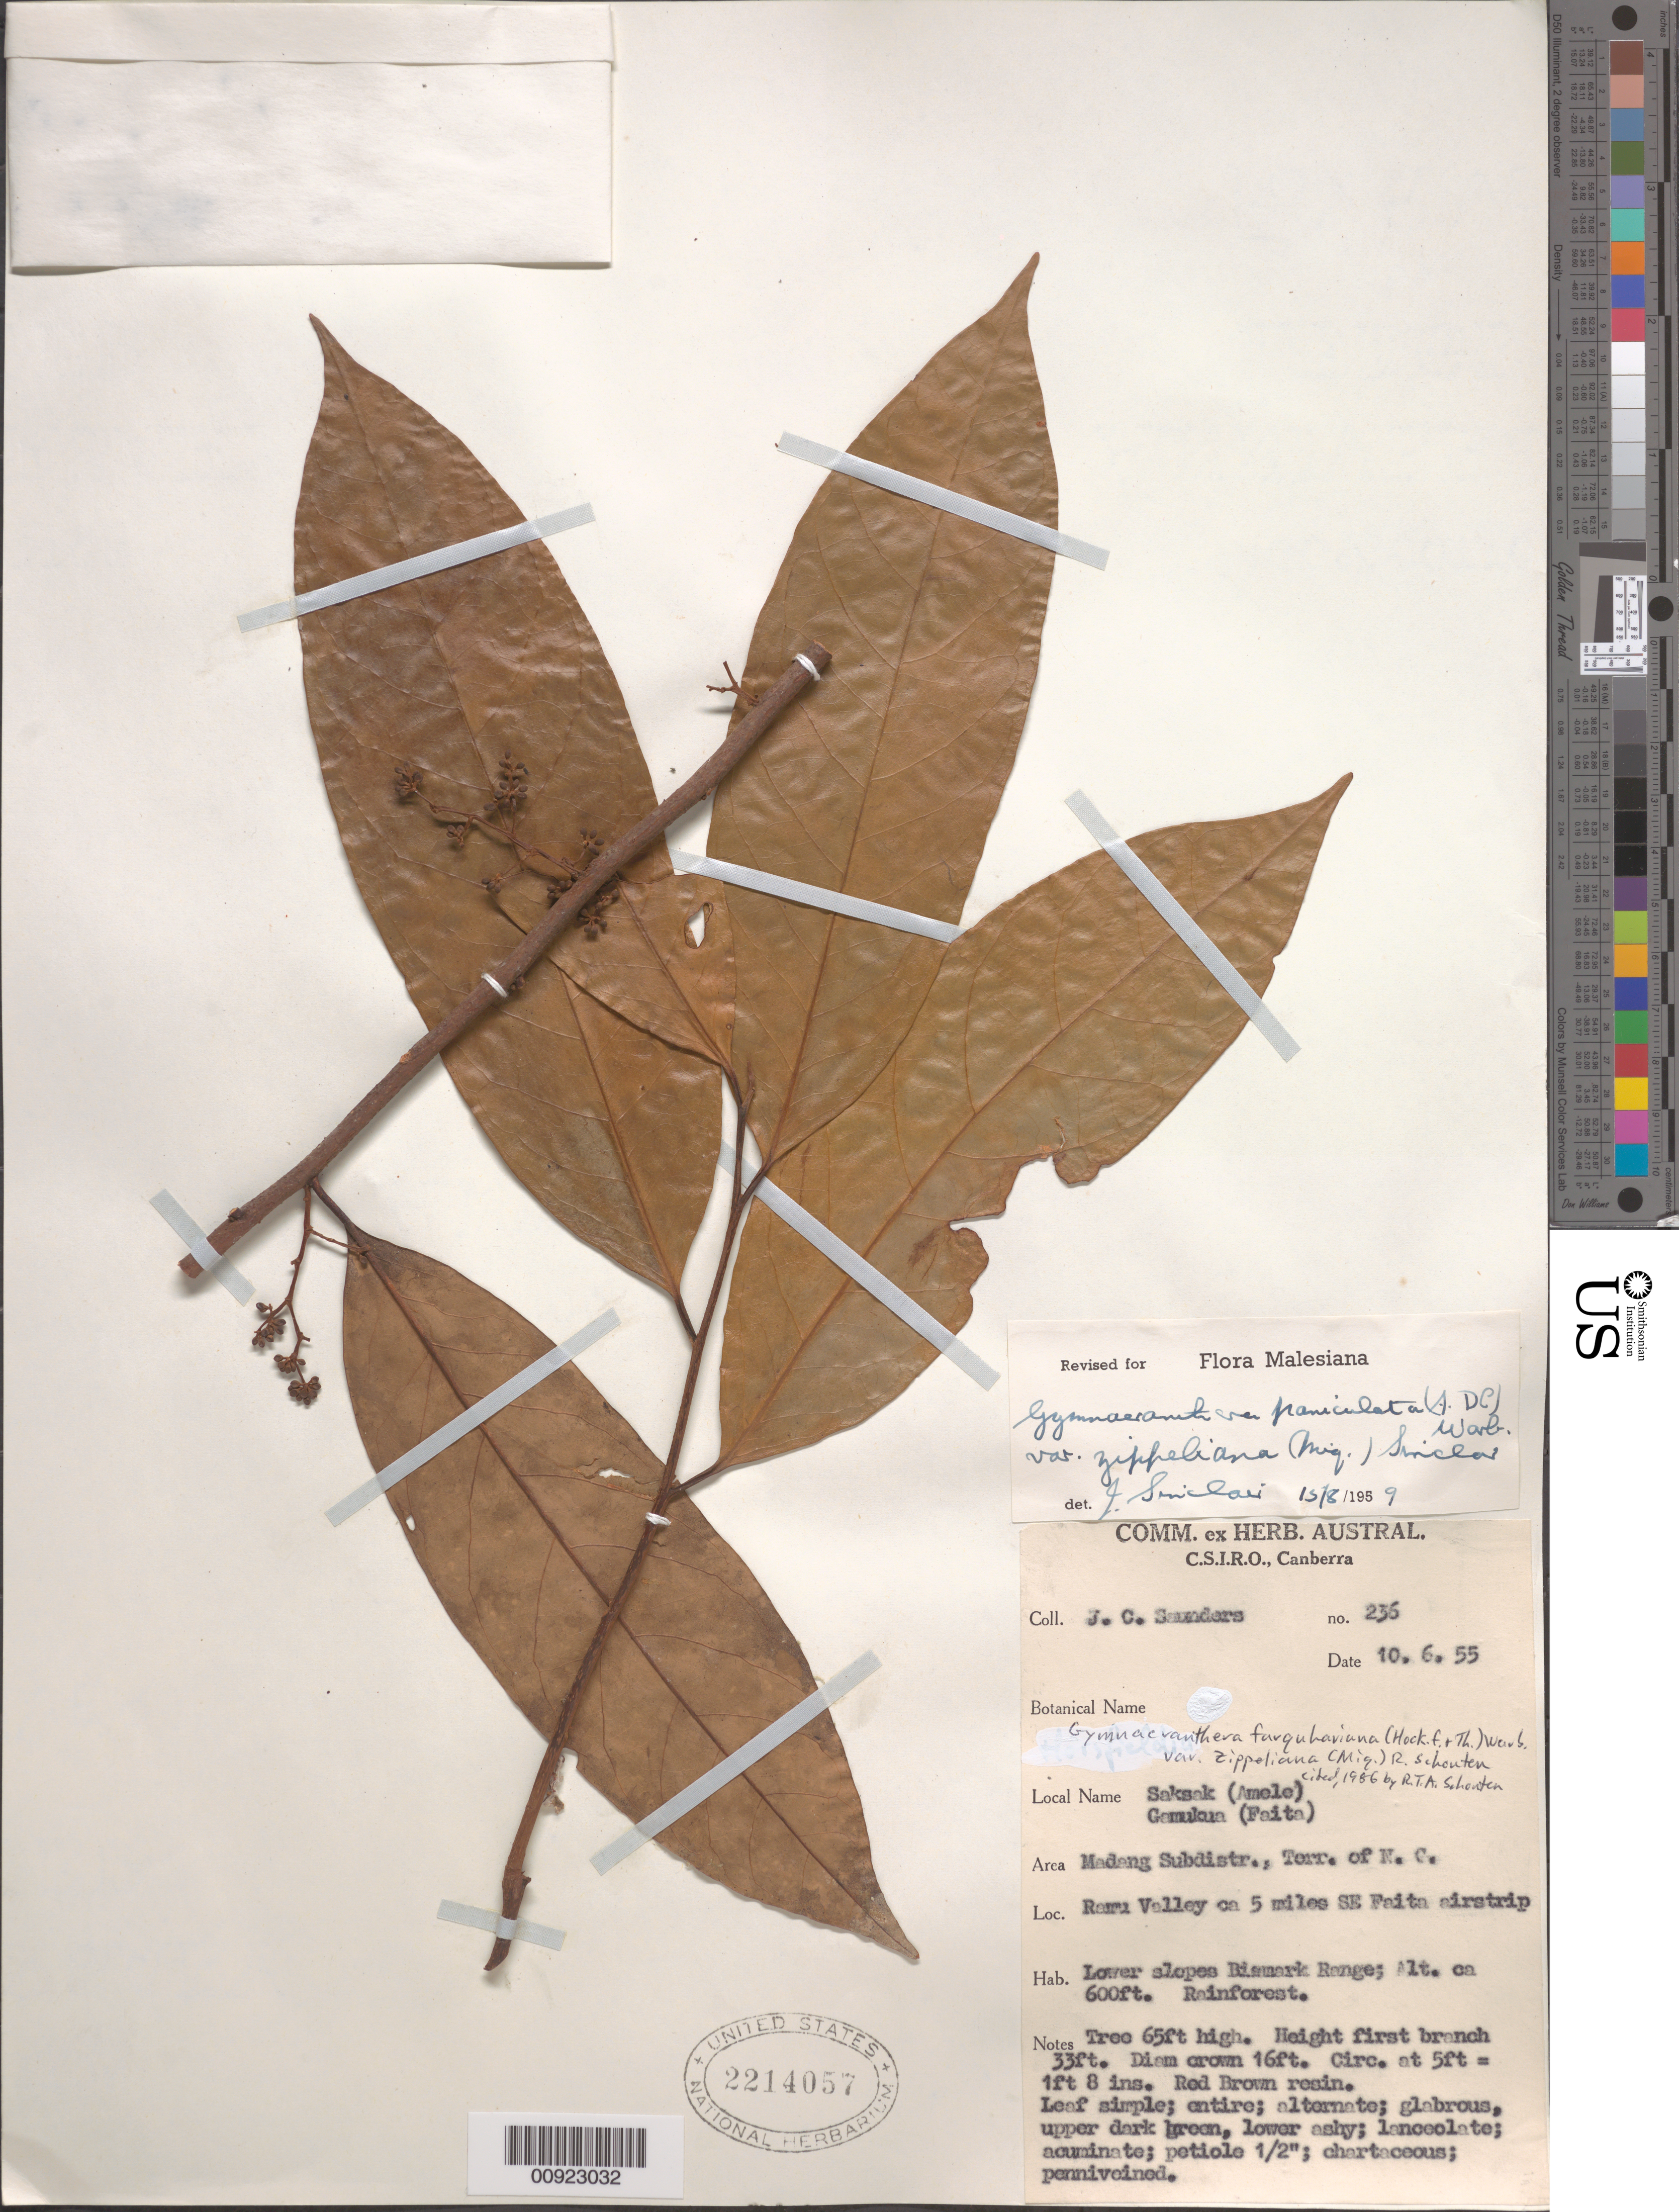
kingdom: Plantae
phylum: Tracheophyta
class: Magnoliopsida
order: Magnoliales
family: Myristicaceae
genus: Gymnacranthera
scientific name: Gymnacranthera farquhariana var. zippeliana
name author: (Miq.) R.T.A. Schouten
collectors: J. C. Saunders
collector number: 236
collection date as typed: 10 Jun 1955 or 06 Oct 1955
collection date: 1955-06-10 or 1955-10-06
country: Papua New Guinea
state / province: Madang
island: New Guinea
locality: Ramu Valley ca 5 miles SE faita airstrip. Lower slopes Bismark Range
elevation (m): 183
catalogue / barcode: US 2214057